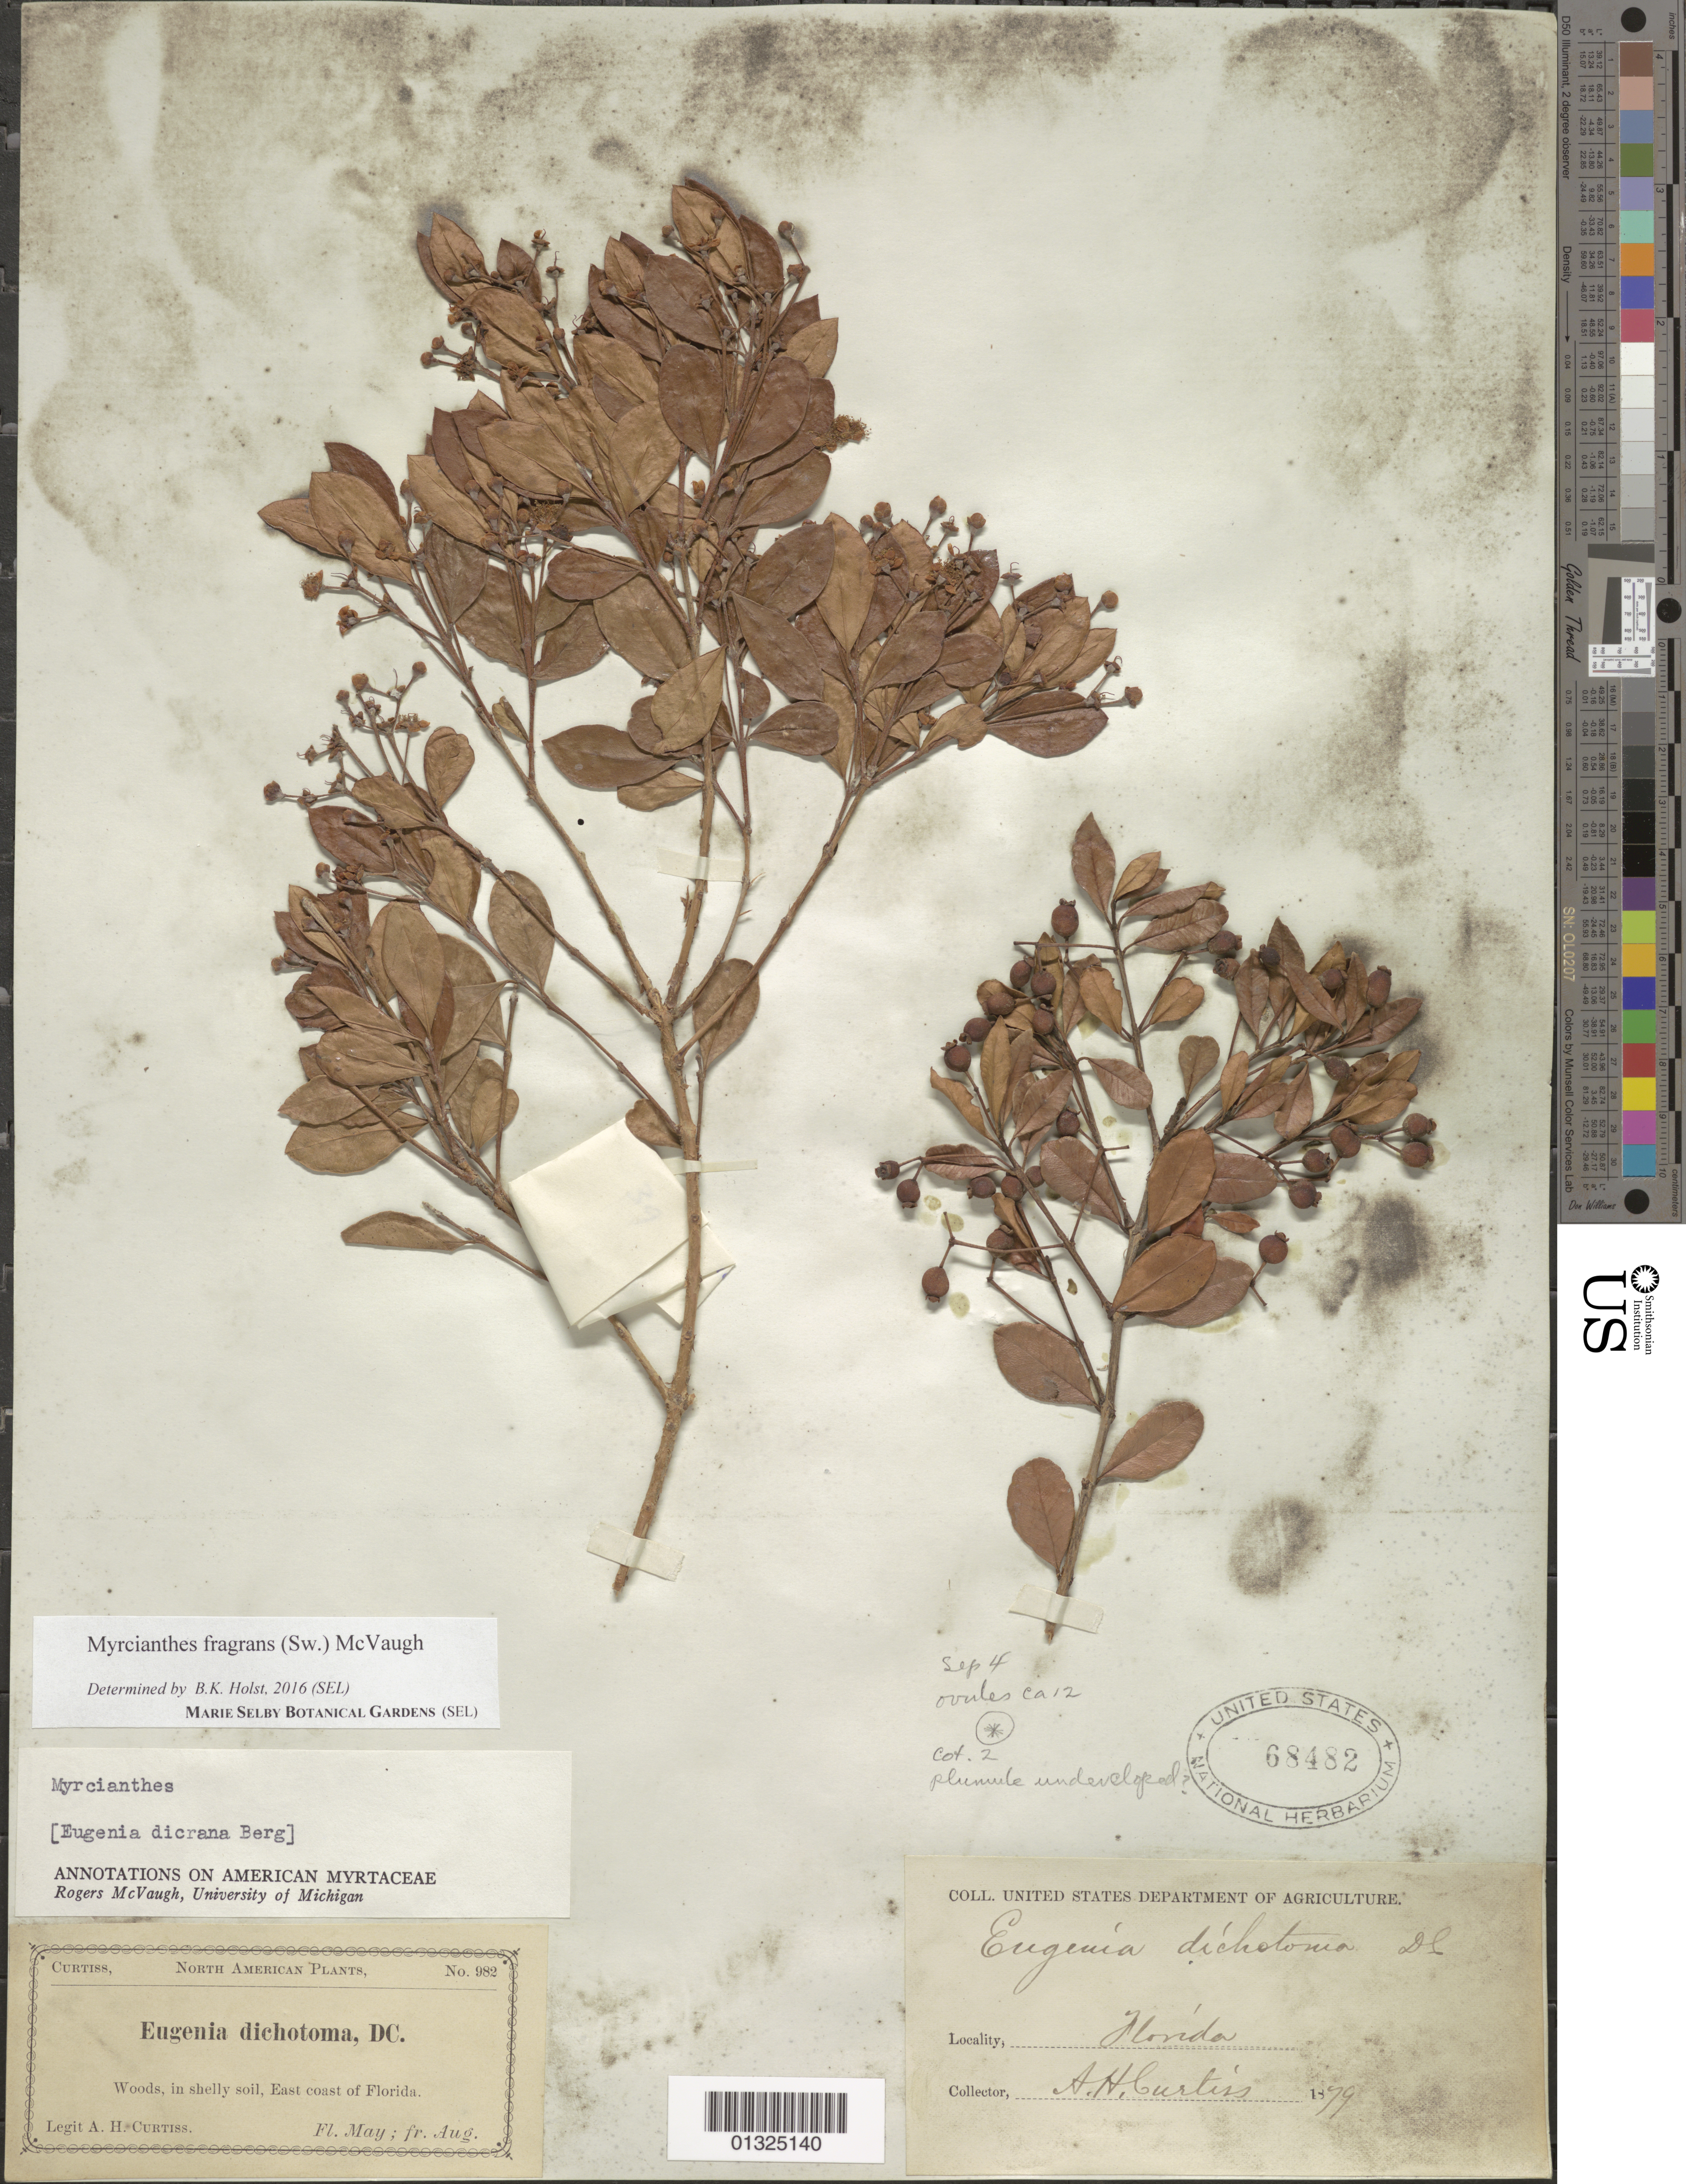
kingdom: Plantae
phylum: Tracheophyta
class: Magnoliopsida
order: Myrtales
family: Myrtaceae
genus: Myrcianthes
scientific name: Myrcianthes fragrans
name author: (Sw.) McVaugh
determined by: Holst, Bruce K.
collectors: A. H. Curtiss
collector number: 982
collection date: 1879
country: United States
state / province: Florida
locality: East coast of Florida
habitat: Woods, in shelly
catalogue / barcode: US 68482